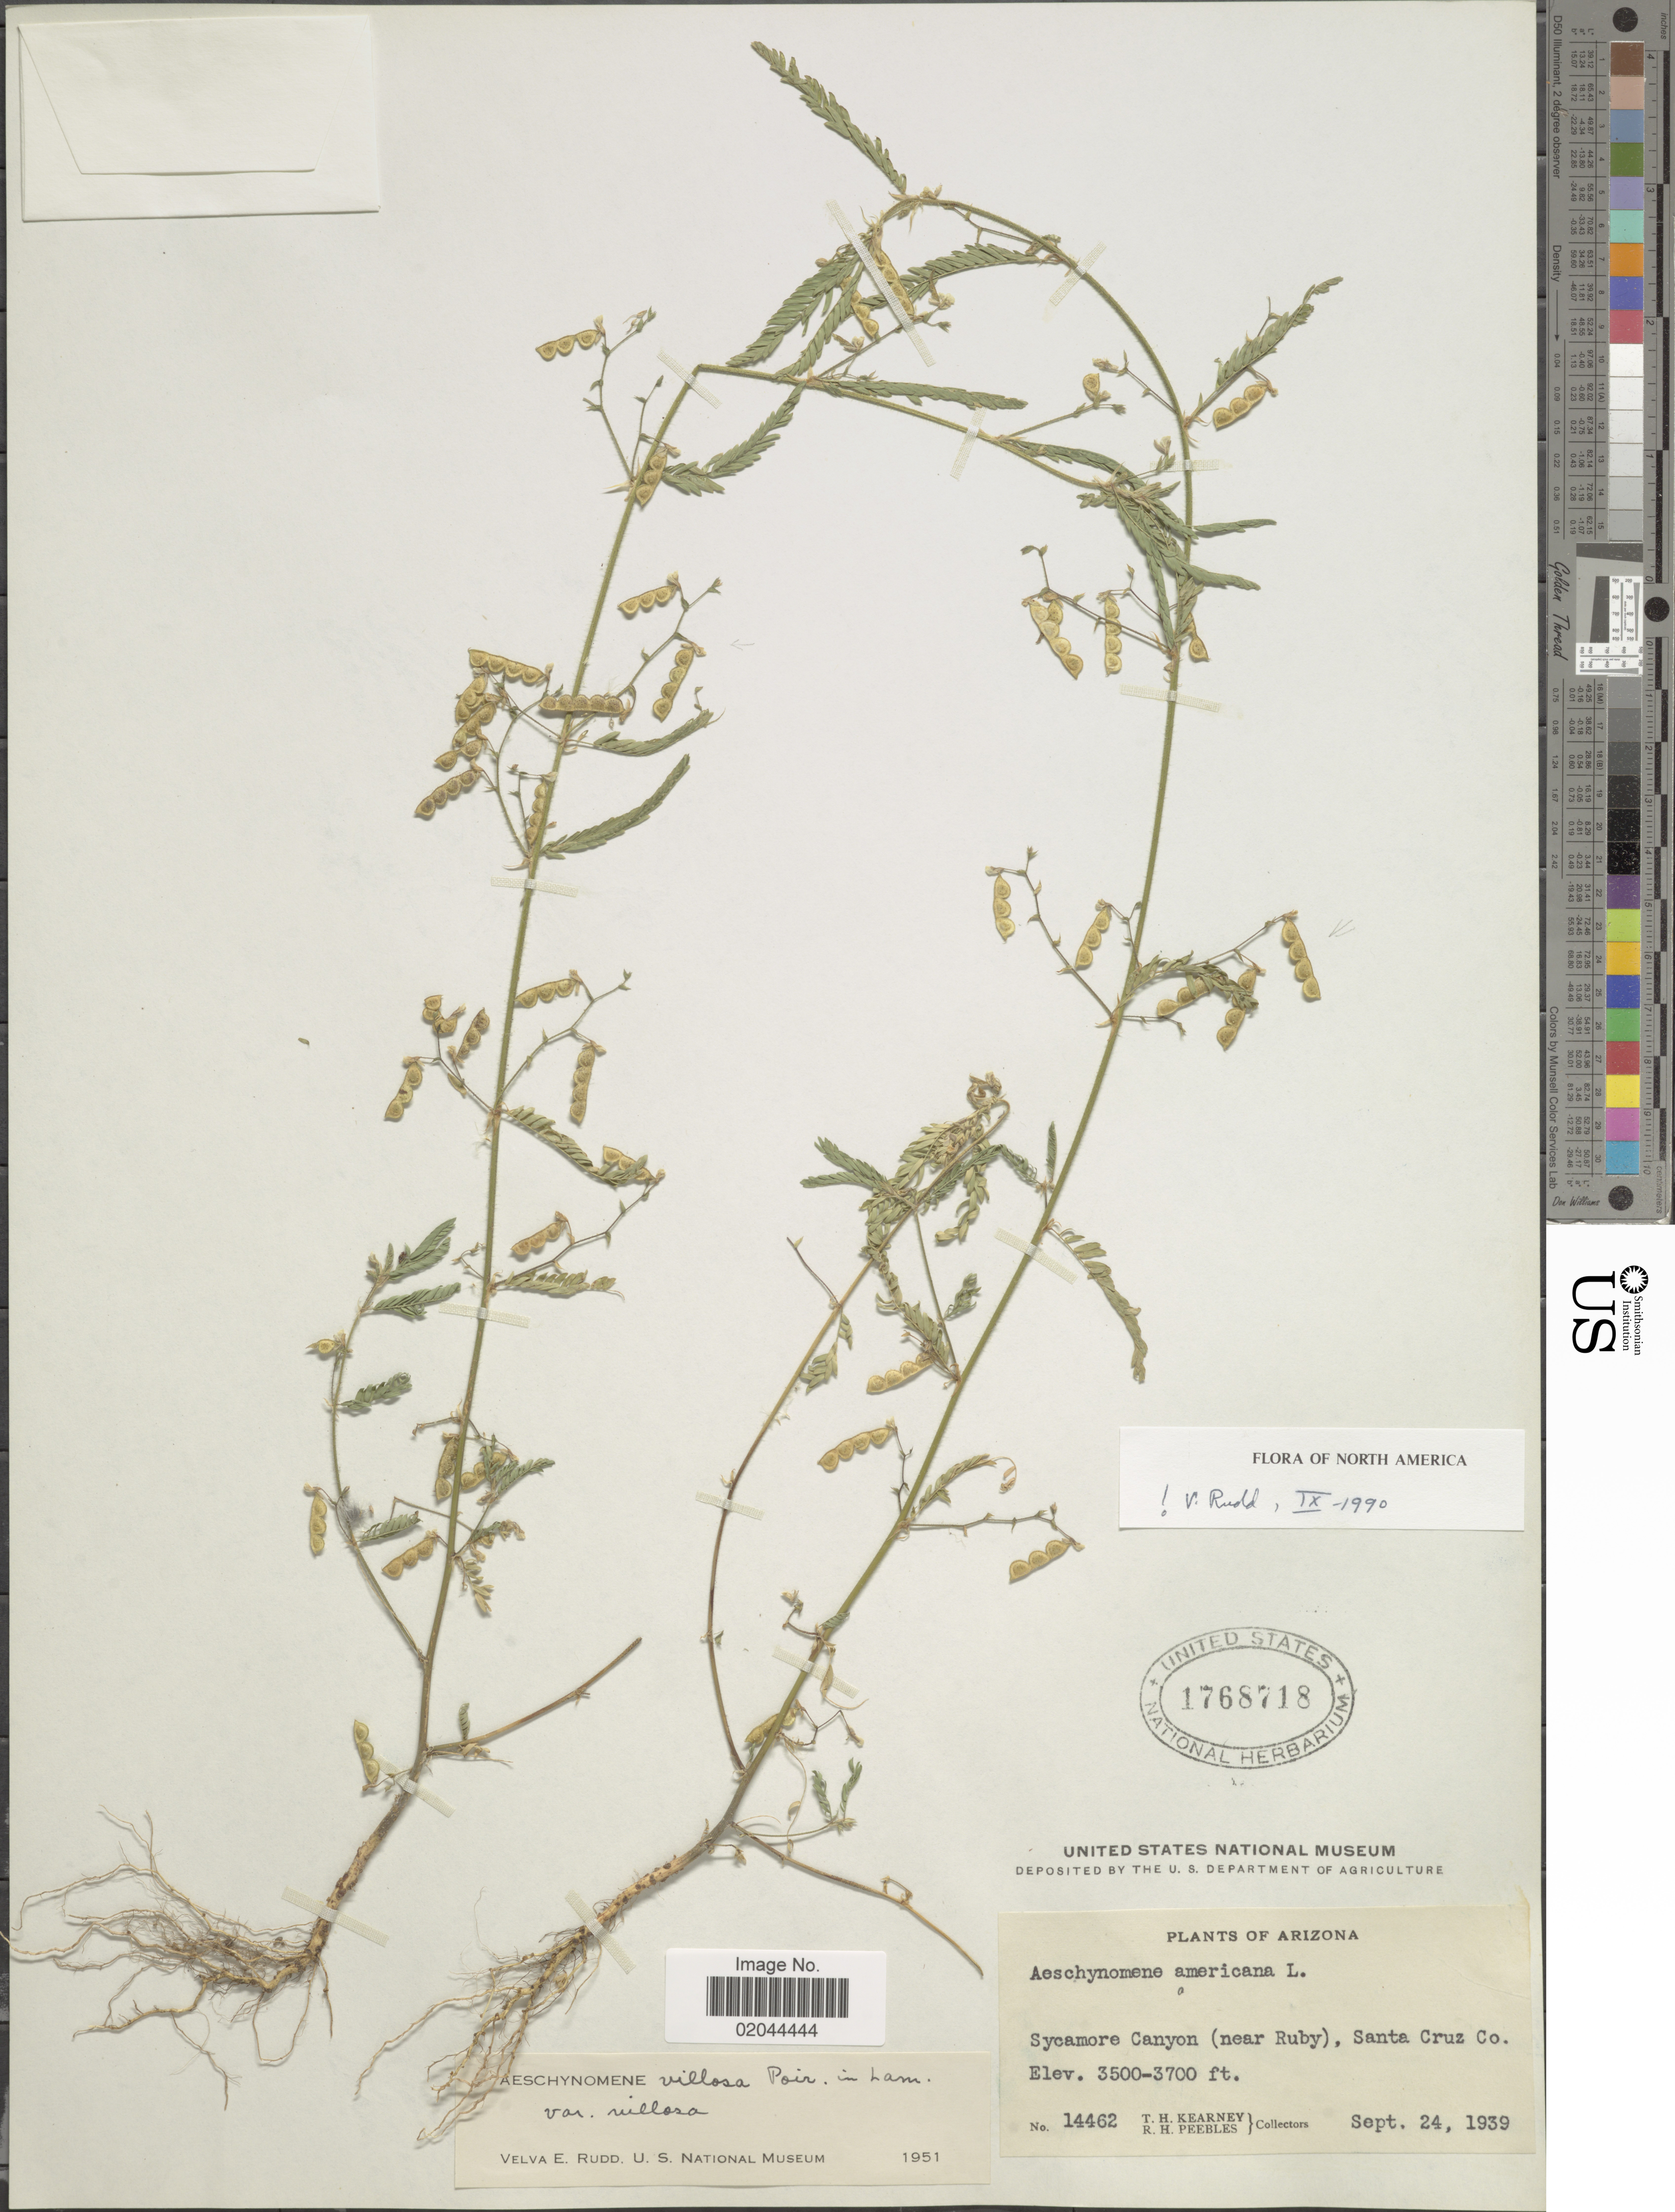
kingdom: Plantae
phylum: Tracheophyta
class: Magnoliopsida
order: Fabales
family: Fabaceae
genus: Aeschynomene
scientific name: Aeschynomene villosa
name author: Poir.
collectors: T. H. Kearney & R. H. Peebles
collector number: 14462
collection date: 1939-09-24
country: United States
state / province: Arizona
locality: Sycamore Canyon (near Ruby), Santa Cruz Co.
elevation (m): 1067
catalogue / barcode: US 1768718